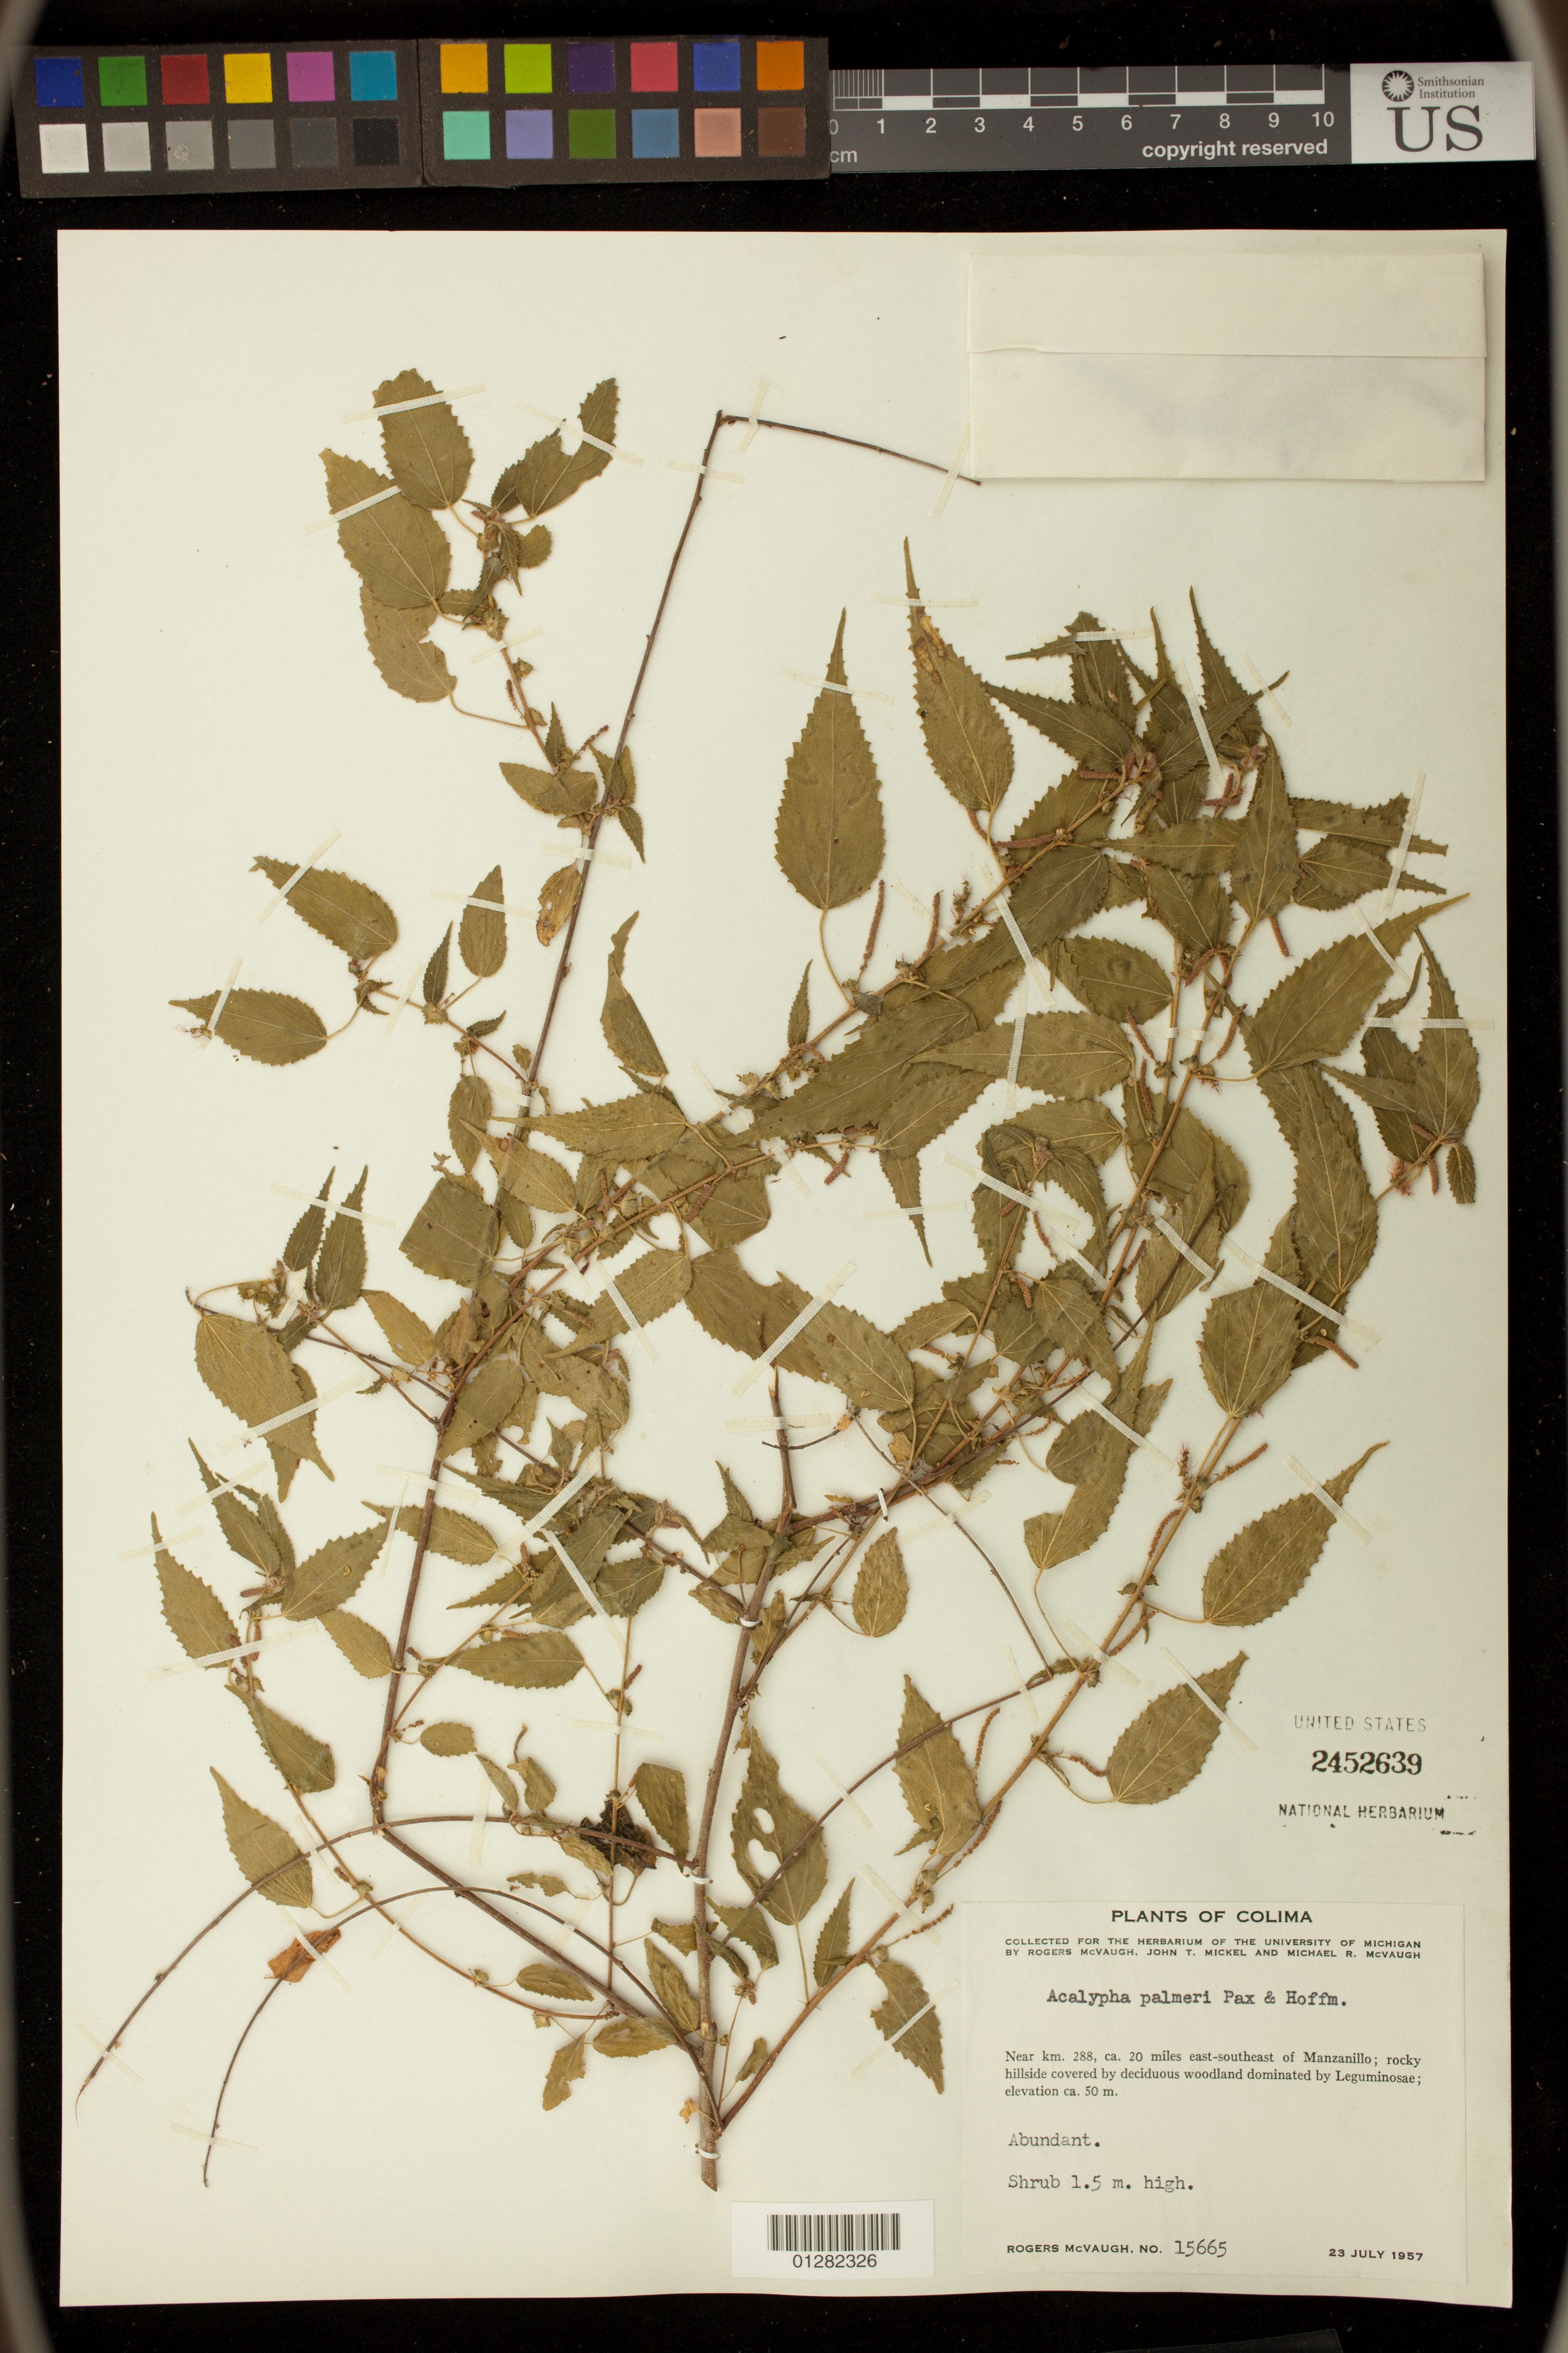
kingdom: Plantae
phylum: Tracheophyta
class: Magnoliopsida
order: Malpighiales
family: Euphorbiaceae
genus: Acalypha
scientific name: Acalypha palmeri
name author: Pax & K. Hoffm. in Engl.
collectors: R. McVaugh, J. T. Mickel & M. R. McVaugh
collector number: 15665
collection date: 1957-07-23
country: Mexico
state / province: Colima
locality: Near km. 288, ca. 20 miles east-southeast of Manzanillo; hillside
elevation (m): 50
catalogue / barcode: US 2452639